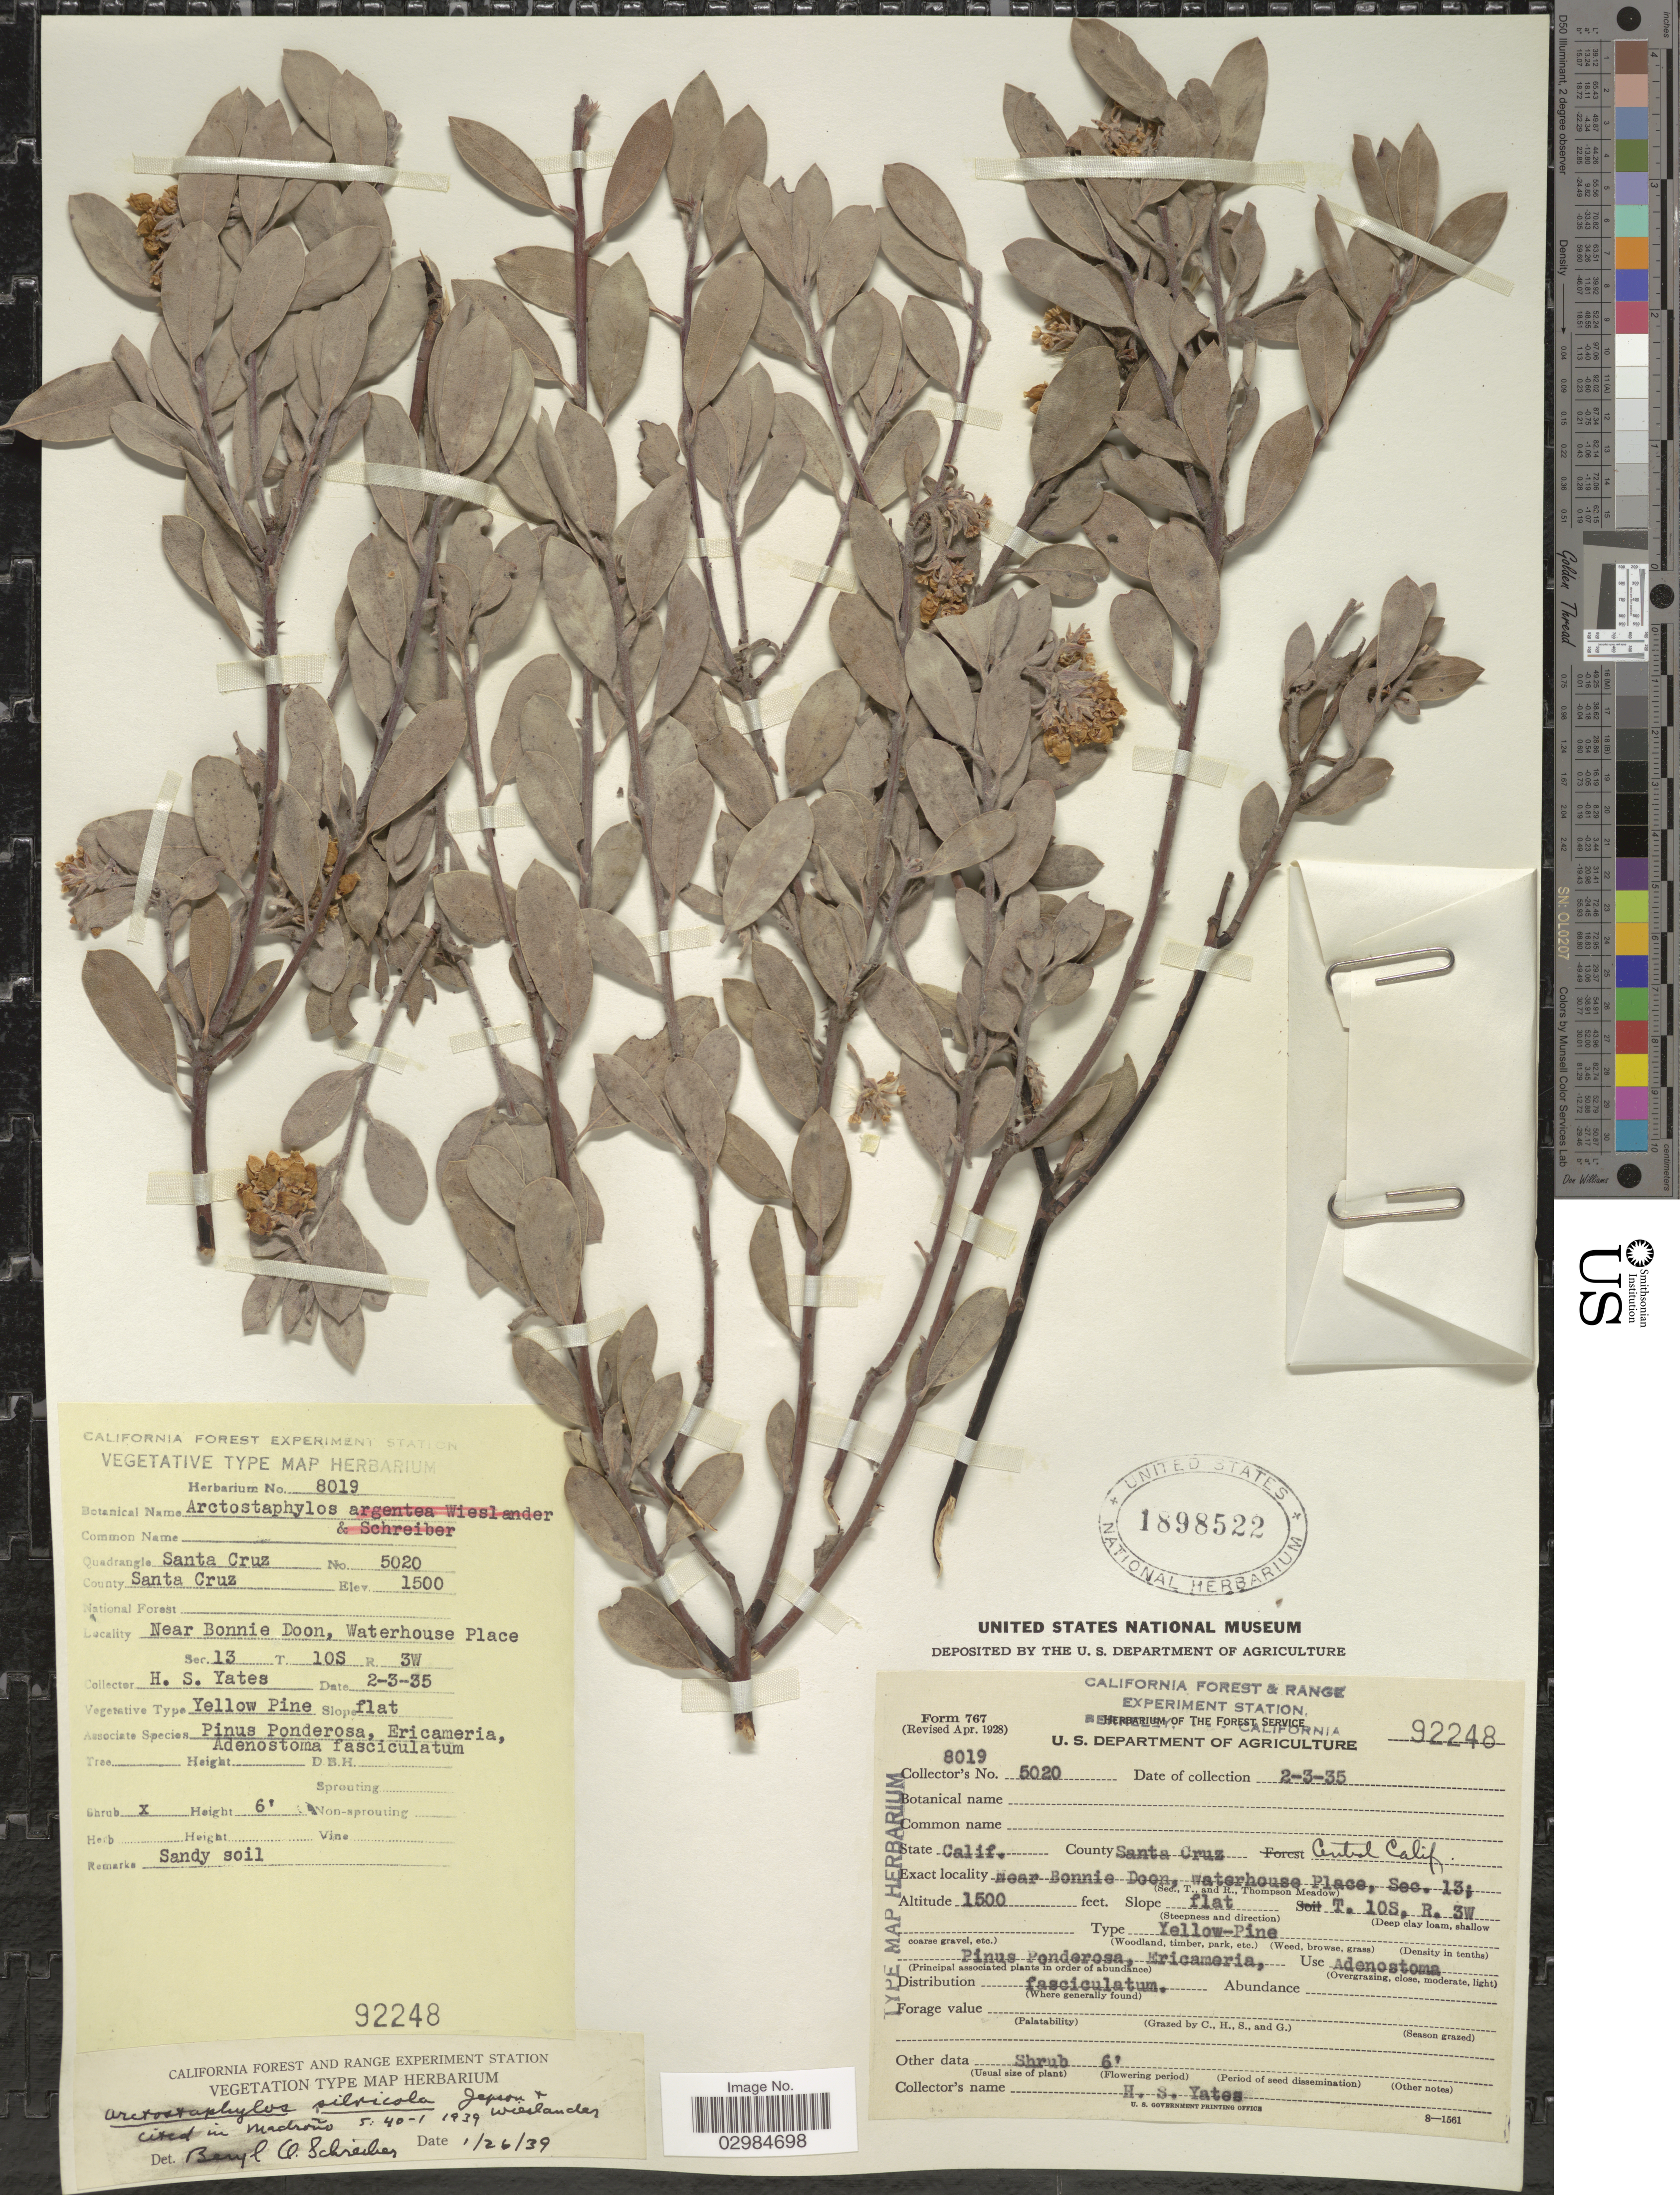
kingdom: Plantae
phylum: Tracheophyta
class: Magnoliopsida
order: Ericales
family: Ericaceae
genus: Arctostaphylos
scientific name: Arctostaphylos silvicola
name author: Jeps. & Wiesl.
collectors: H. S. Yates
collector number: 5020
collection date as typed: Transcribed d/m/y: 3/2/35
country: United States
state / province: California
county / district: Santa Cruz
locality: Santa Cruz. County Santa Cruz. Central Calif. Near Bonnie Doon, Waterhouse Place. Sec. 13, T10S, R3W.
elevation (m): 457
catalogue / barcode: US 1898522